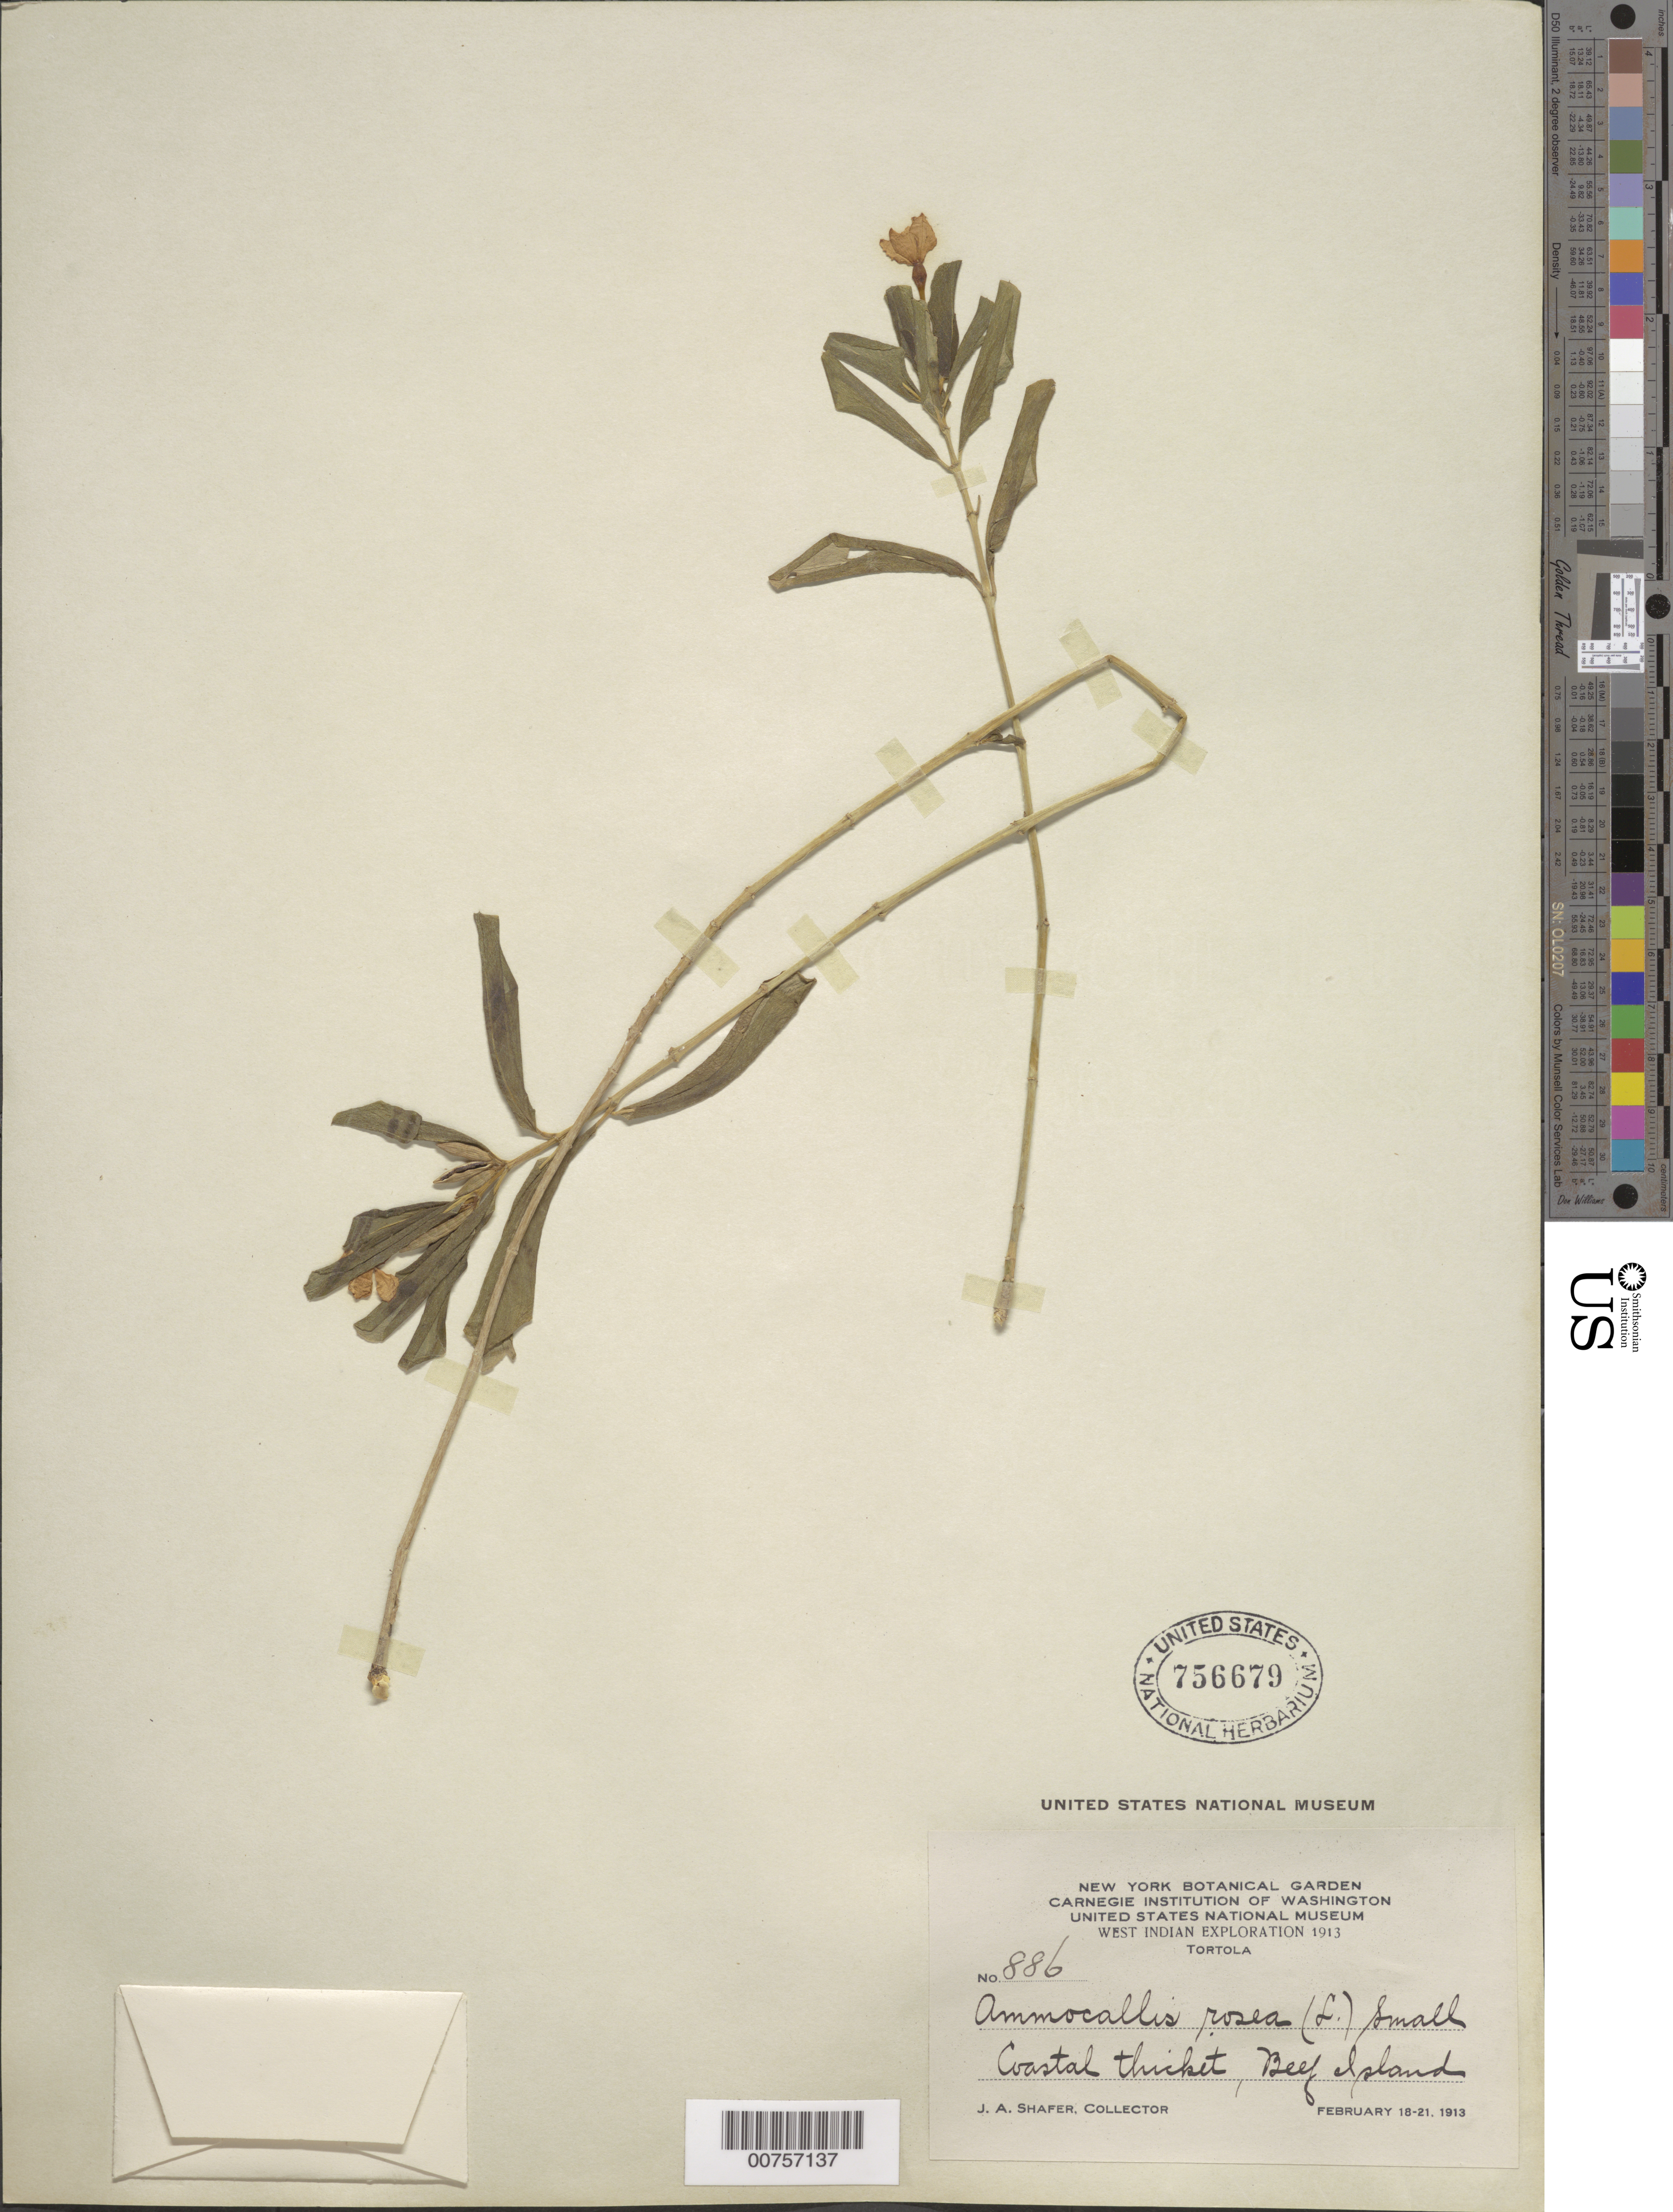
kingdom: Plantae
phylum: Tracheophyta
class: Magnoliopsida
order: Gentianales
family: Apocynaceae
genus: Catharanthus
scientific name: Catharanthus roseus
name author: (L.) G. Don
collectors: J. A. Shafer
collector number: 886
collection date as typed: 18 Feb 1913 to 21 Feb 1913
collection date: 1913-02-18/1913-02-21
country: British Virgin Islands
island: Tortola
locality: Beef Island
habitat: Coastal thicket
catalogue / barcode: US 756679